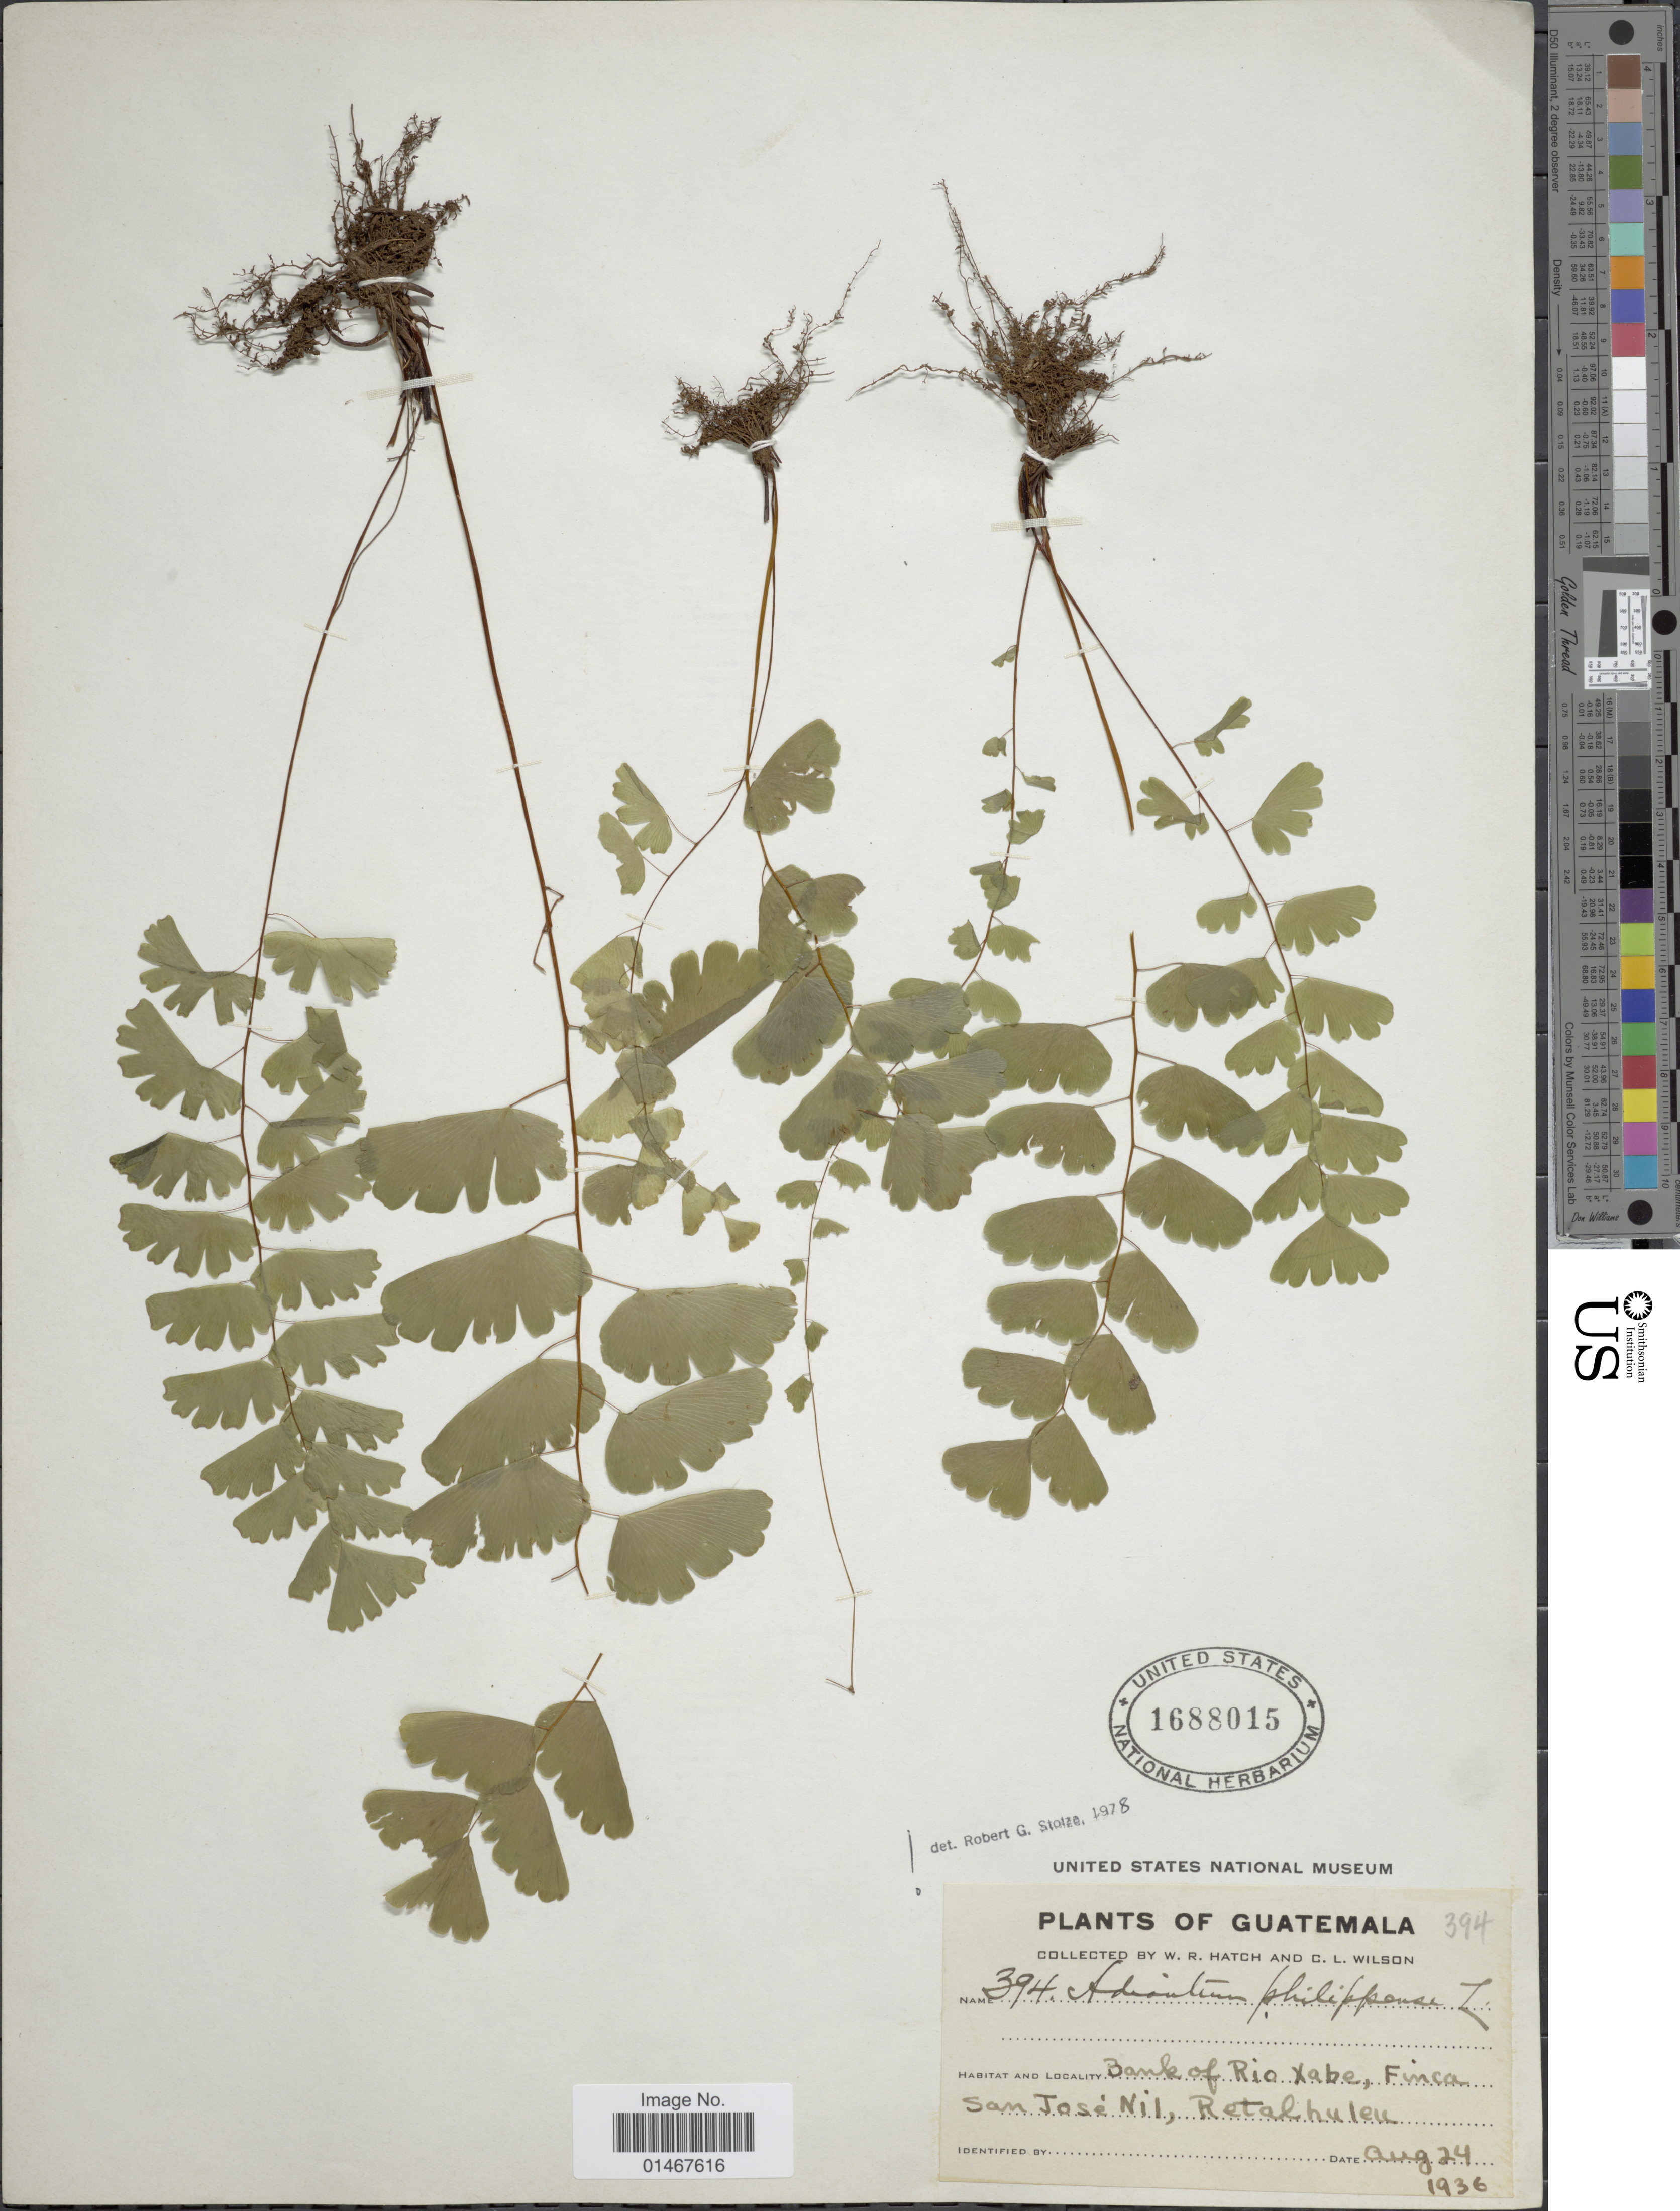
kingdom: Plantae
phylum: Tracheophyta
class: Polypodiopsida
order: Polypodiales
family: Pteridaceae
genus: Adiantum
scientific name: Adiantum philippense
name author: L.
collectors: W. Hatch & C. L. Wilson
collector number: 394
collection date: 1936-08-24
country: Guatemala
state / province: Retalhuleu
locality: Bank of Rio Xabe, Finca San José Nil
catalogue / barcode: US 1688015